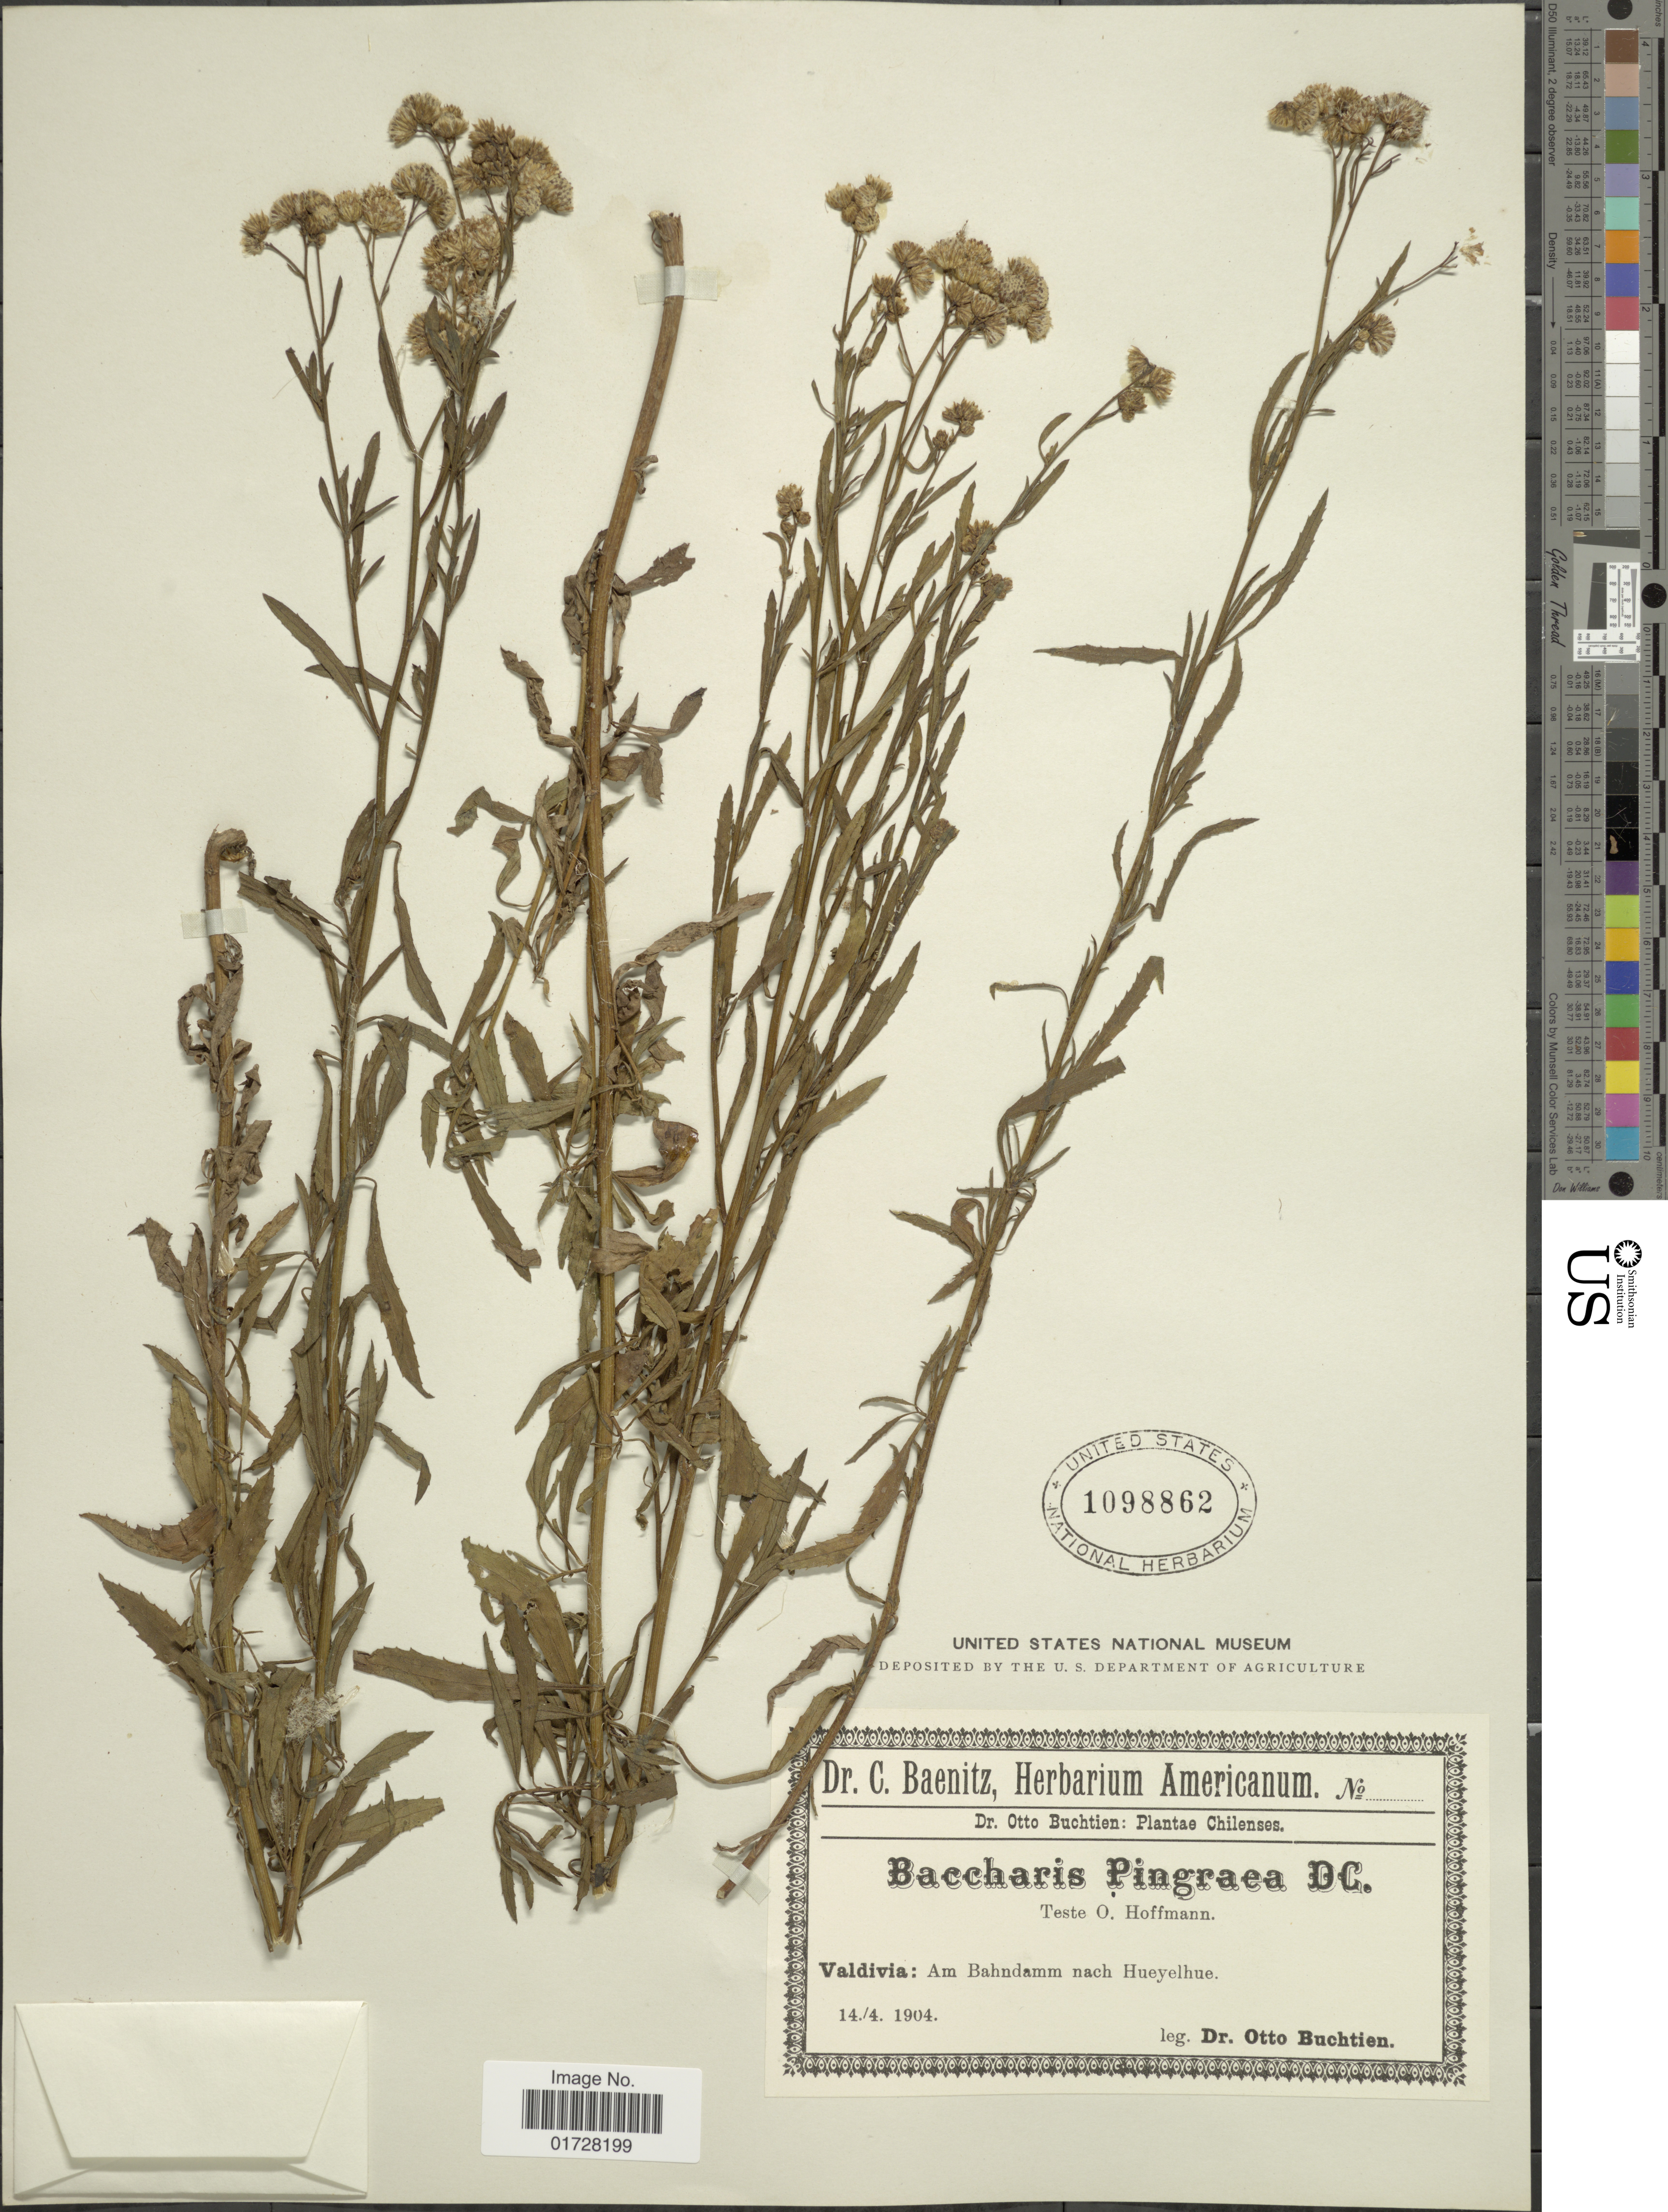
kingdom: Plantae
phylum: Tracheophyta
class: Magnoliopsida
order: Asterales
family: Asteraceae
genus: Baccharis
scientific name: Baccharis pingraea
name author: DC.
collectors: O. Buchtien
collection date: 1904-04-14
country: Chile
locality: Valdivia, am Bahndamm nach Hueyelhue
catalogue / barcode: US 1098862